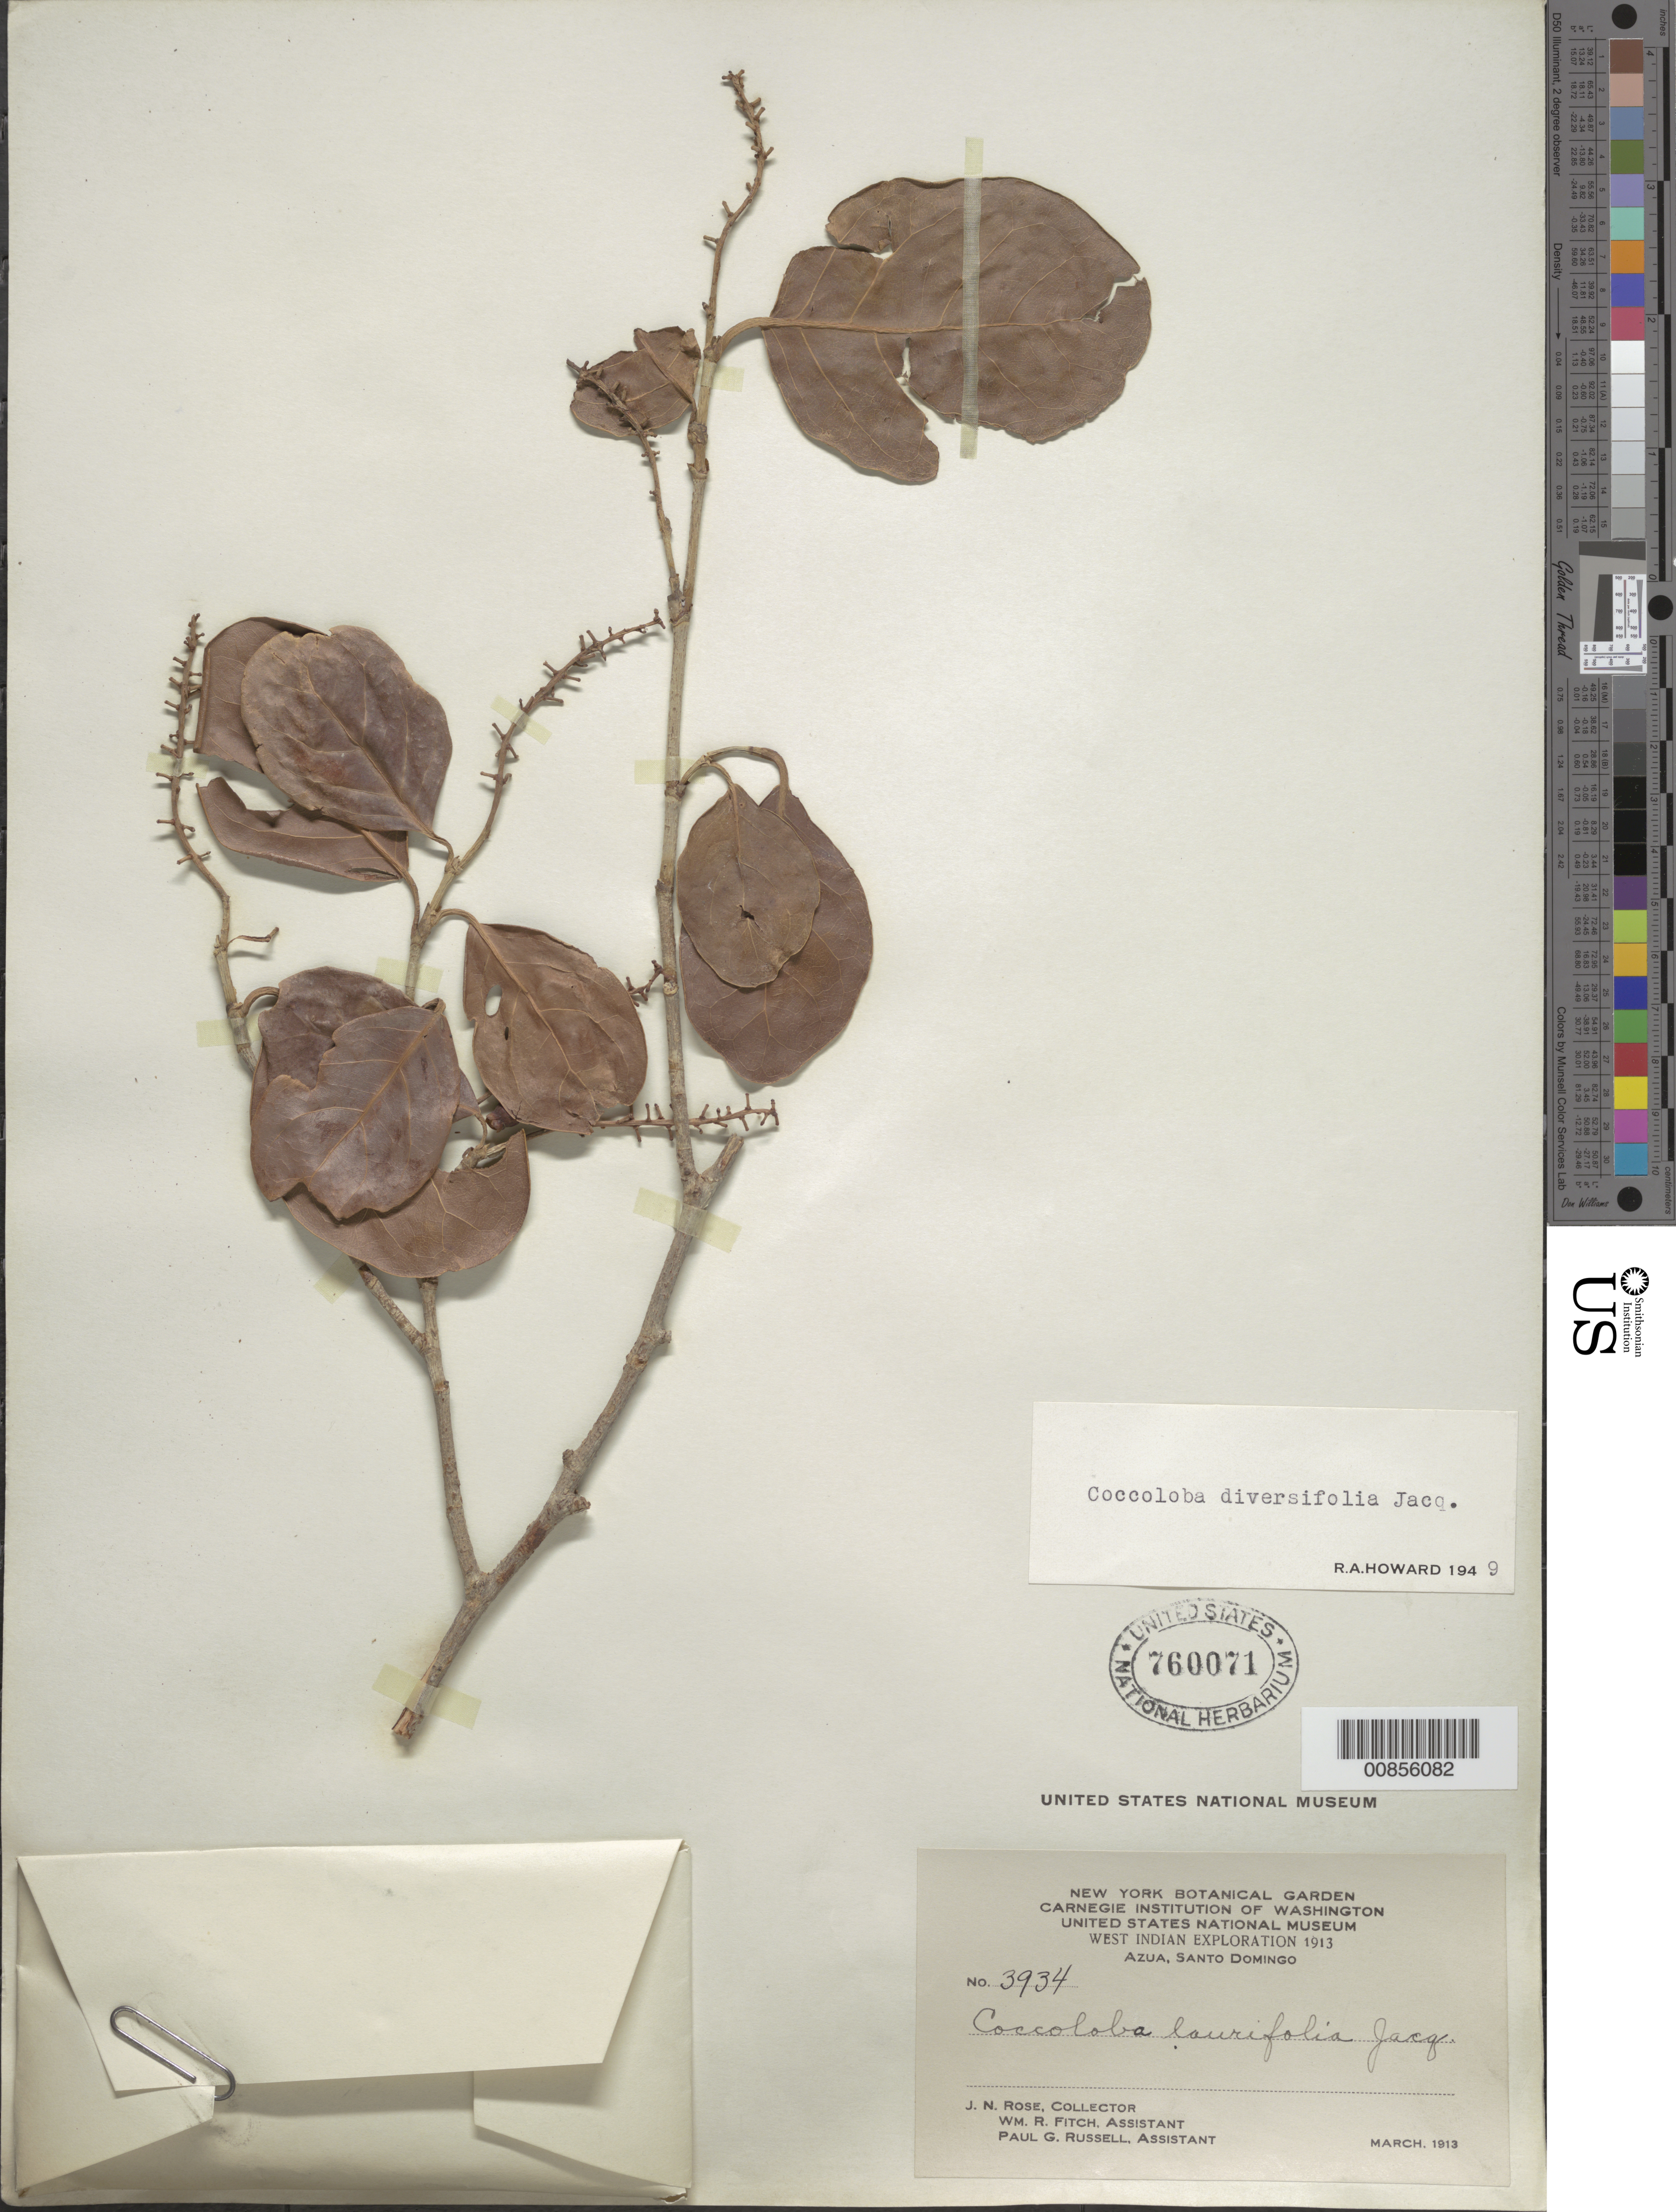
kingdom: Plantae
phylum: Tracheophyta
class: Magnoliopsida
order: Caryophyllales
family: Polygonaceae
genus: Coccoloba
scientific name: Coccoloba diversifolia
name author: Jacq.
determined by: Howard, R. A.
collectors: J. N. Rose, W. R. Fitch & P. G. Russell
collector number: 3934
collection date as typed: Mar 1913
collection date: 1913-03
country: Dominican Republic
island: Hispaniola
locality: Azua, Santo Domingo.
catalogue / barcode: US 760071